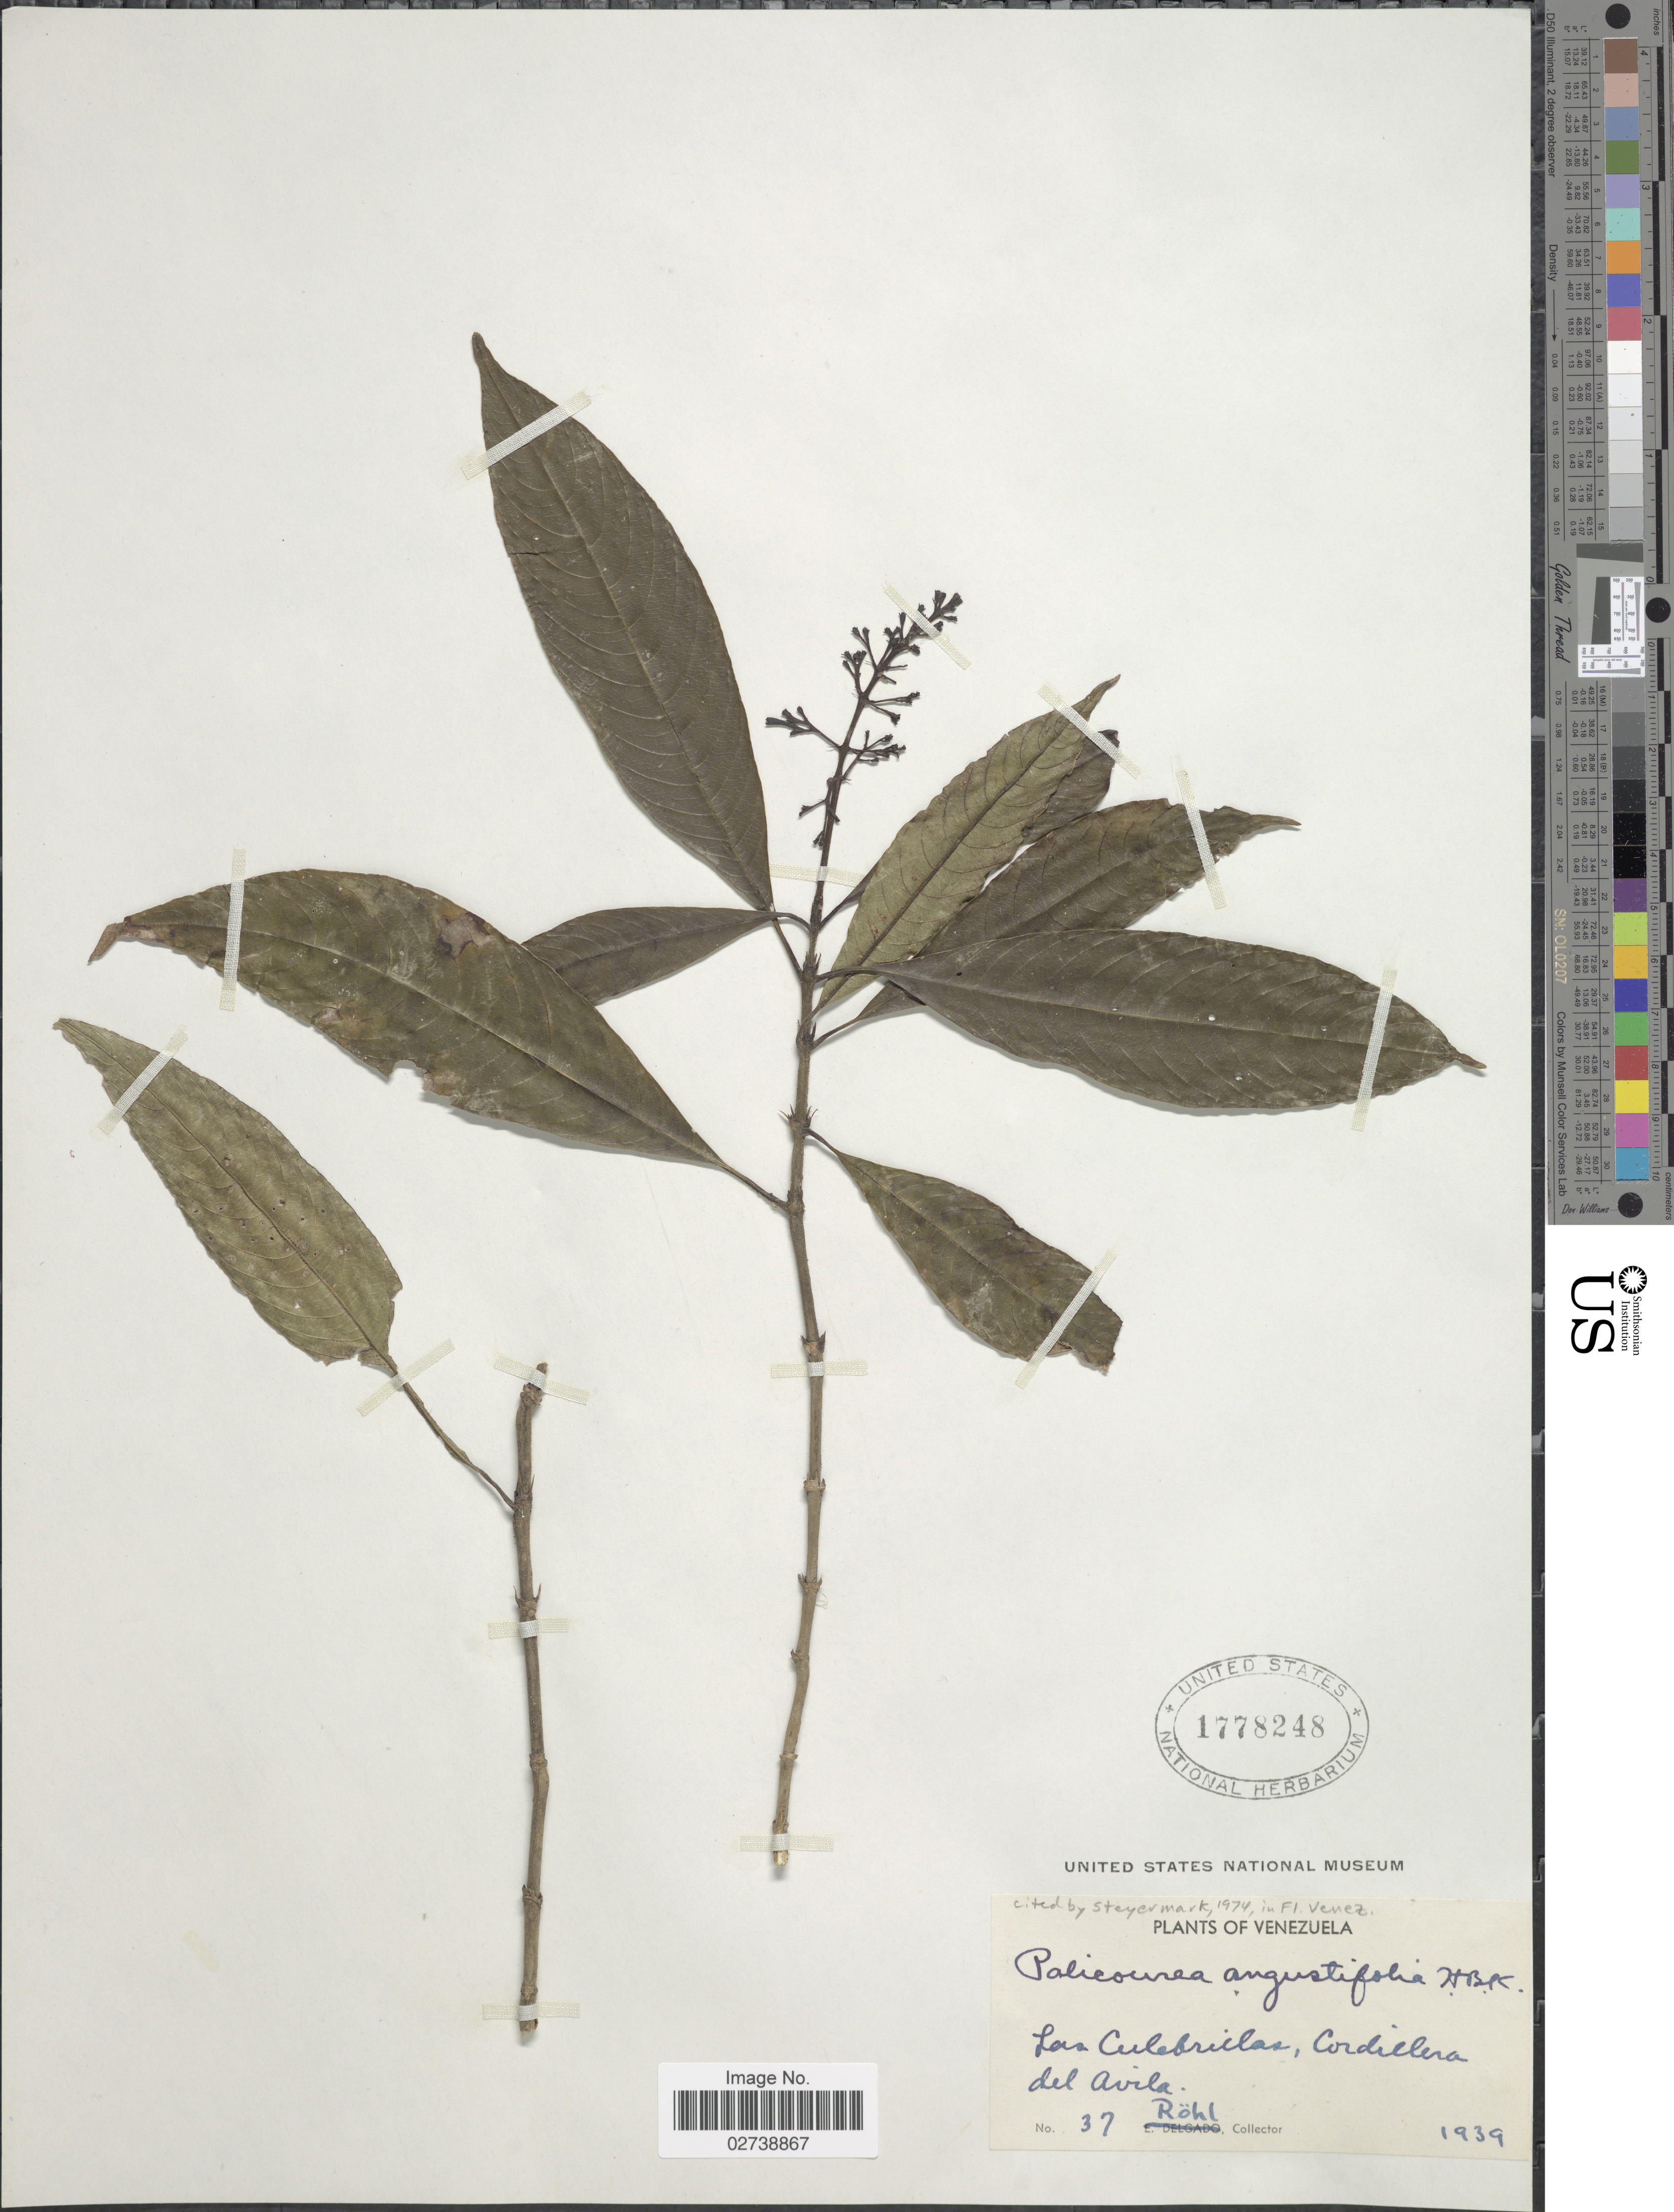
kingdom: Plantae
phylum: Tracheophyta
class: Magnoliopsida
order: Gentianales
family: Rubiaceae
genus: Palicourea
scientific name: Palicourea angustifolia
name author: Kunth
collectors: Röhl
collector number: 37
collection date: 1939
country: Venezuela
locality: Las Culebrillas, Cordillera del Avila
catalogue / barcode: US 1778248